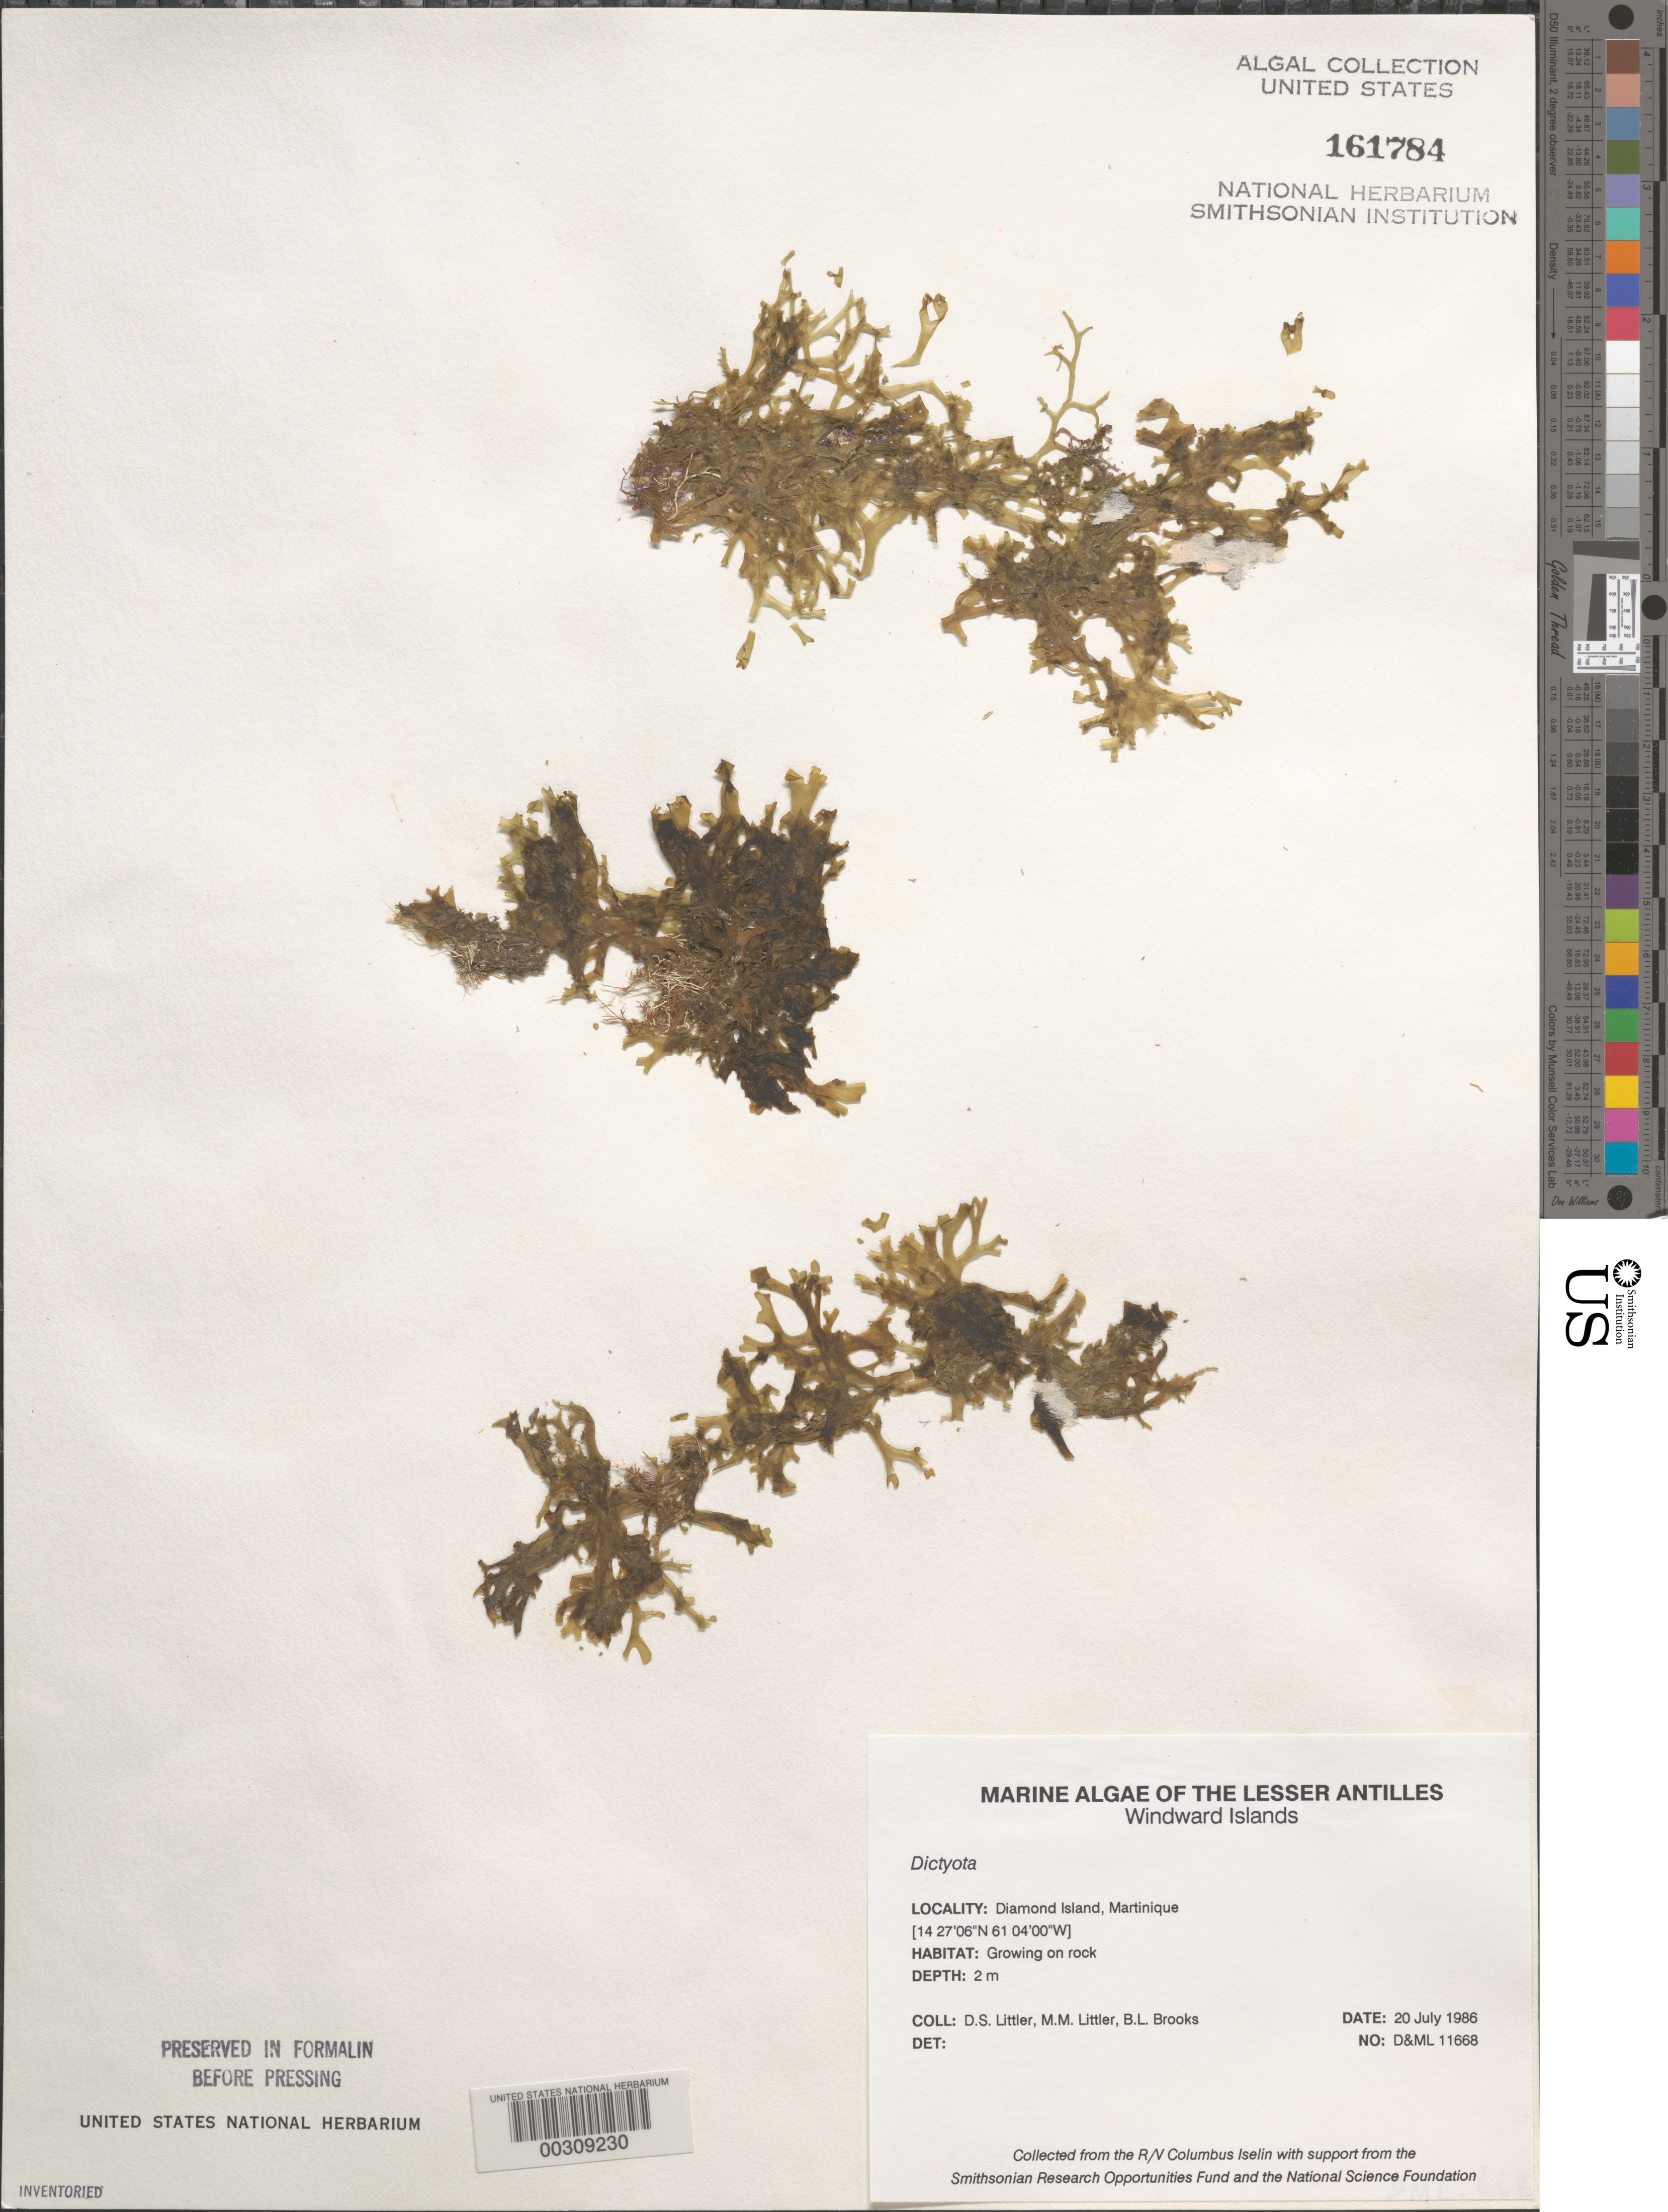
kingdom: Chromista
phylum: Ochrophyta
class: Phaeophyceae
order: Dictyotales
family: Dictyotaceae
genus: Dictyota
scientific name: Dictyota sp.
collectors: D. S. Littler, M. M. Littler & B. Brooks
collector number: D&ML 11668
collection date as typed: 20 Jul 1986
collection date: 1986-07-20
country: Martinique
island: Diamond Island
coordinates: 14 27' 06" N, 61 04' 00" W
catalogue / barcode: US 161784